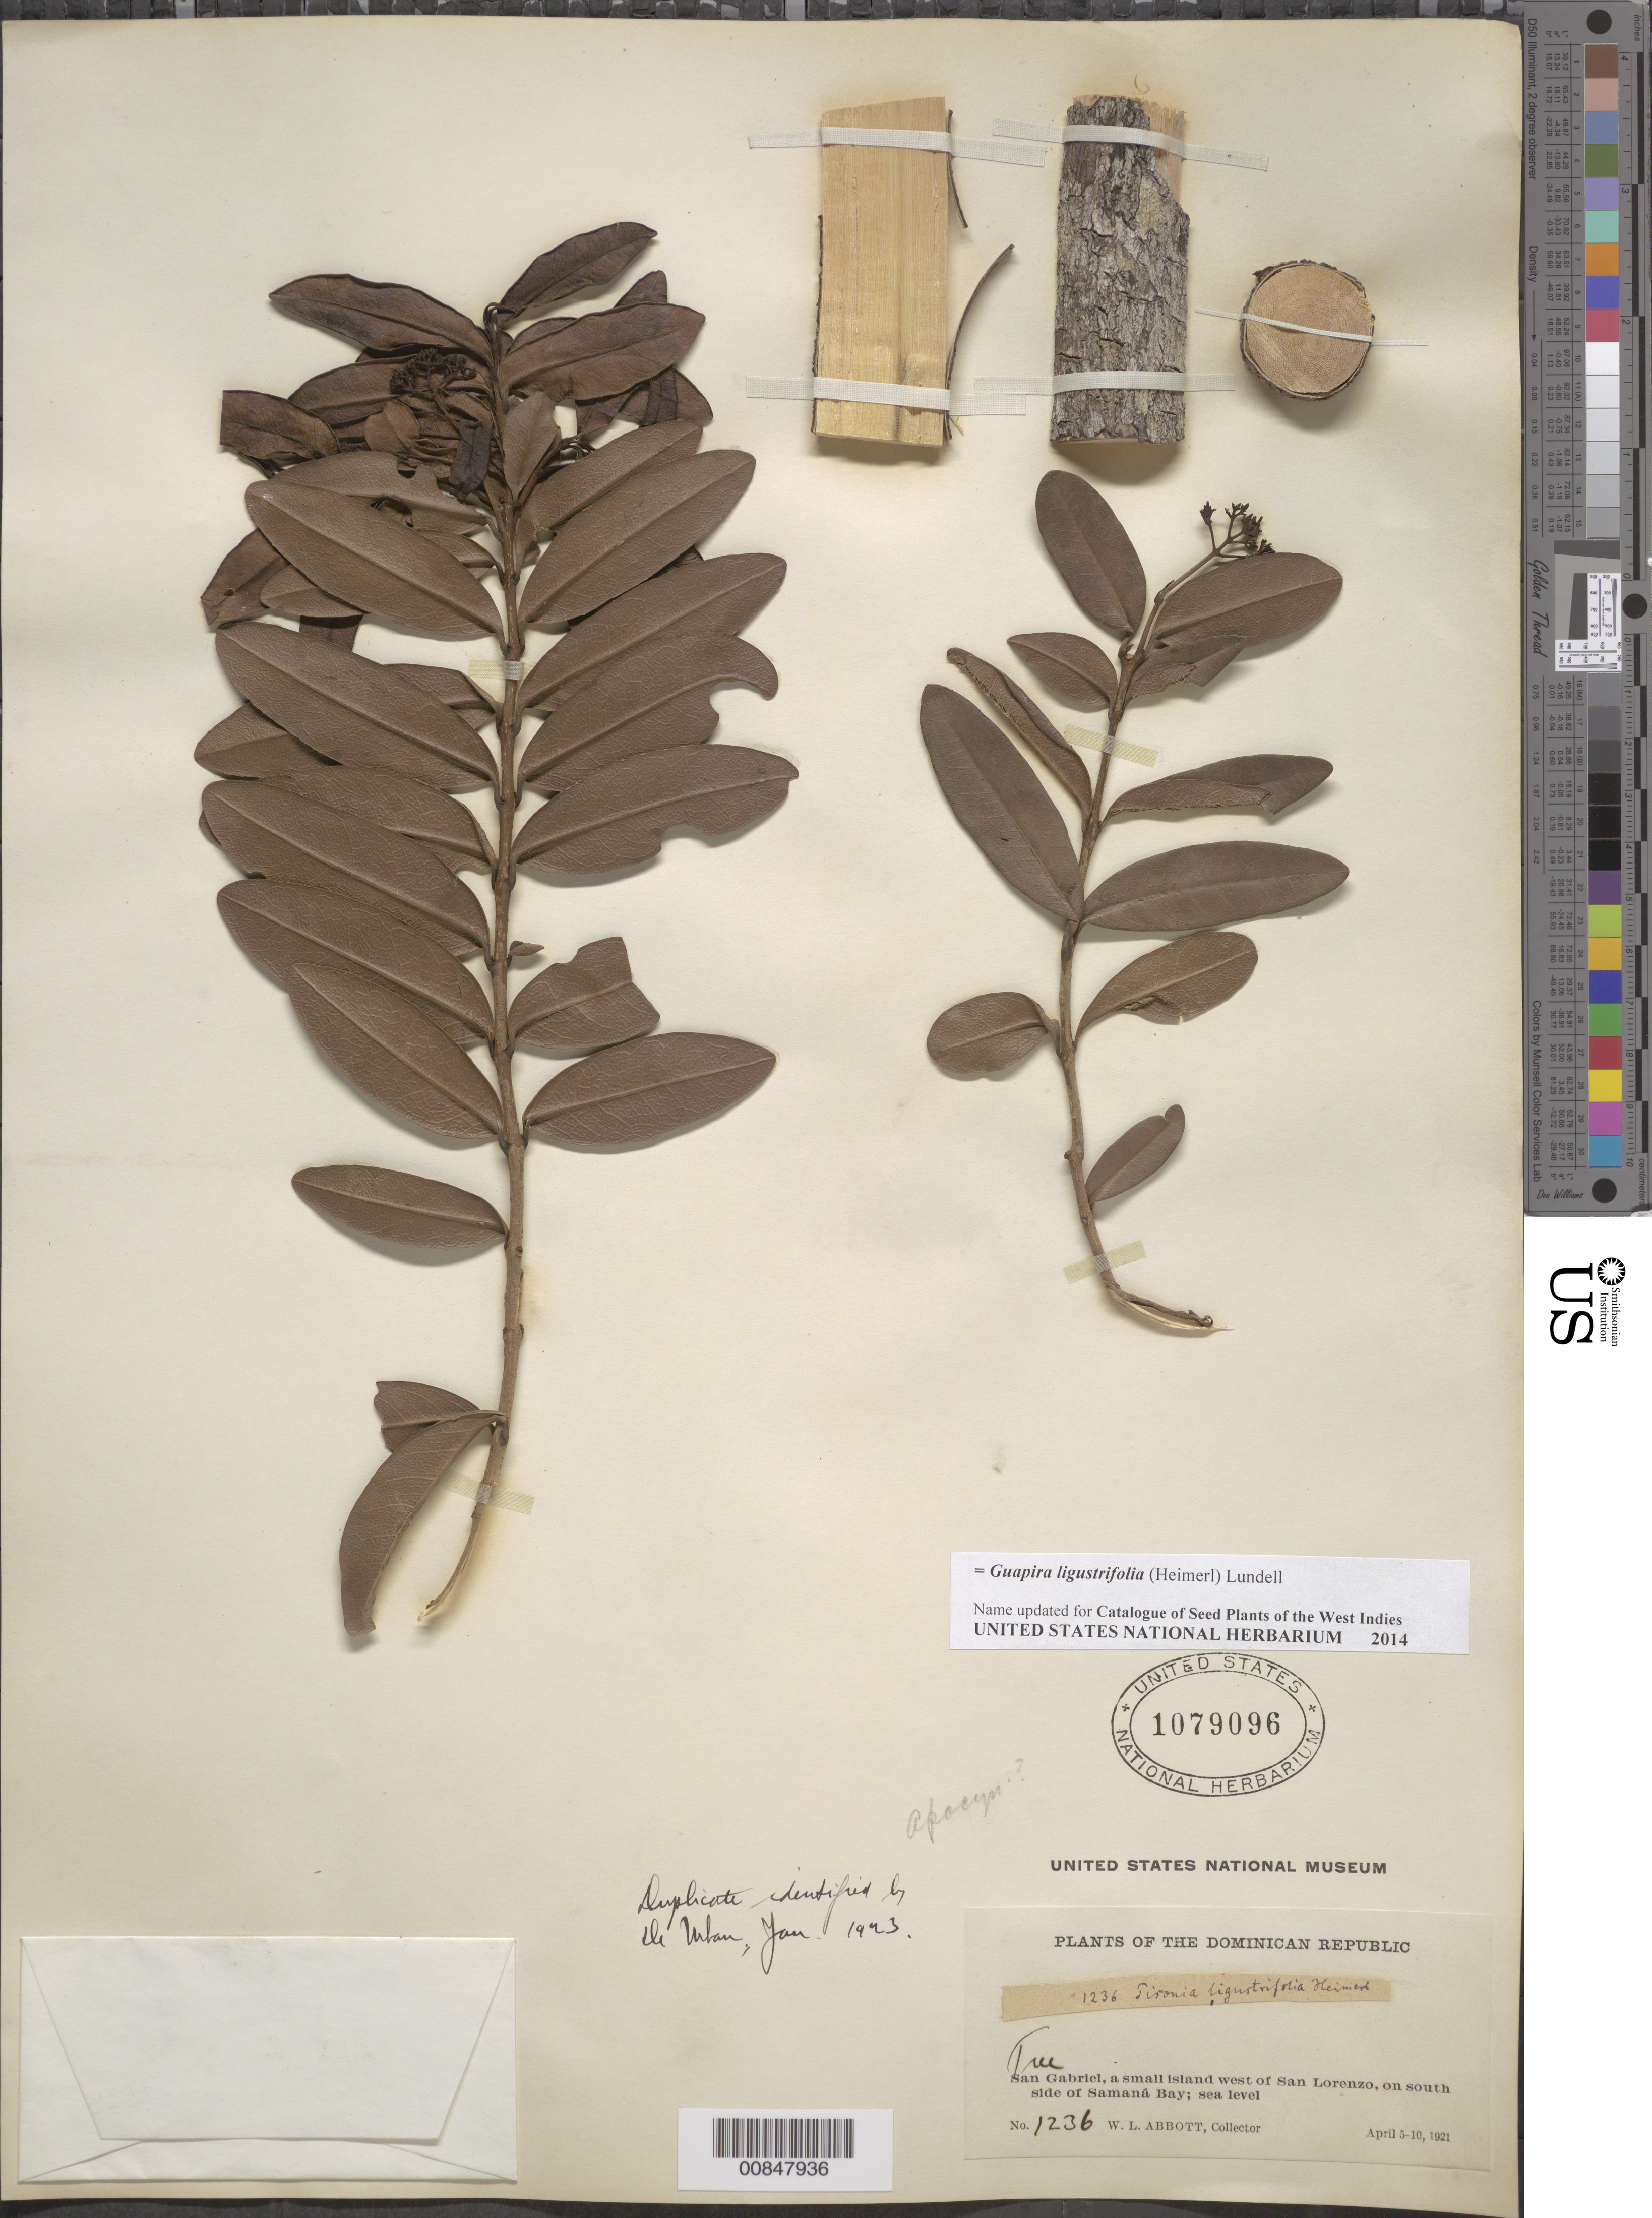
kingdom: Plantae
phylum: Tracheophyta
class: Magnoliopsida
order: Caryophyllales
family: Nyctaginaceae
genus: Guapira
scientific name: Guapira ligustrifolia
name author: (Heimerl) Lundell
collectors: W. L. Abbott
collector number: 1236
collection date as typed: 05 Apr 1921 to 10 Apr 1921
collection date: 1921-04-05/1921-04-10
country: Dominican Republic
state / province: Duarte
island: San Gabriel I.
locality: San Gabriel, a small island west of San Lorenzo, on south side of Samaná Bay.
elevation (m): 0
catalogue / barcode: US 1079096